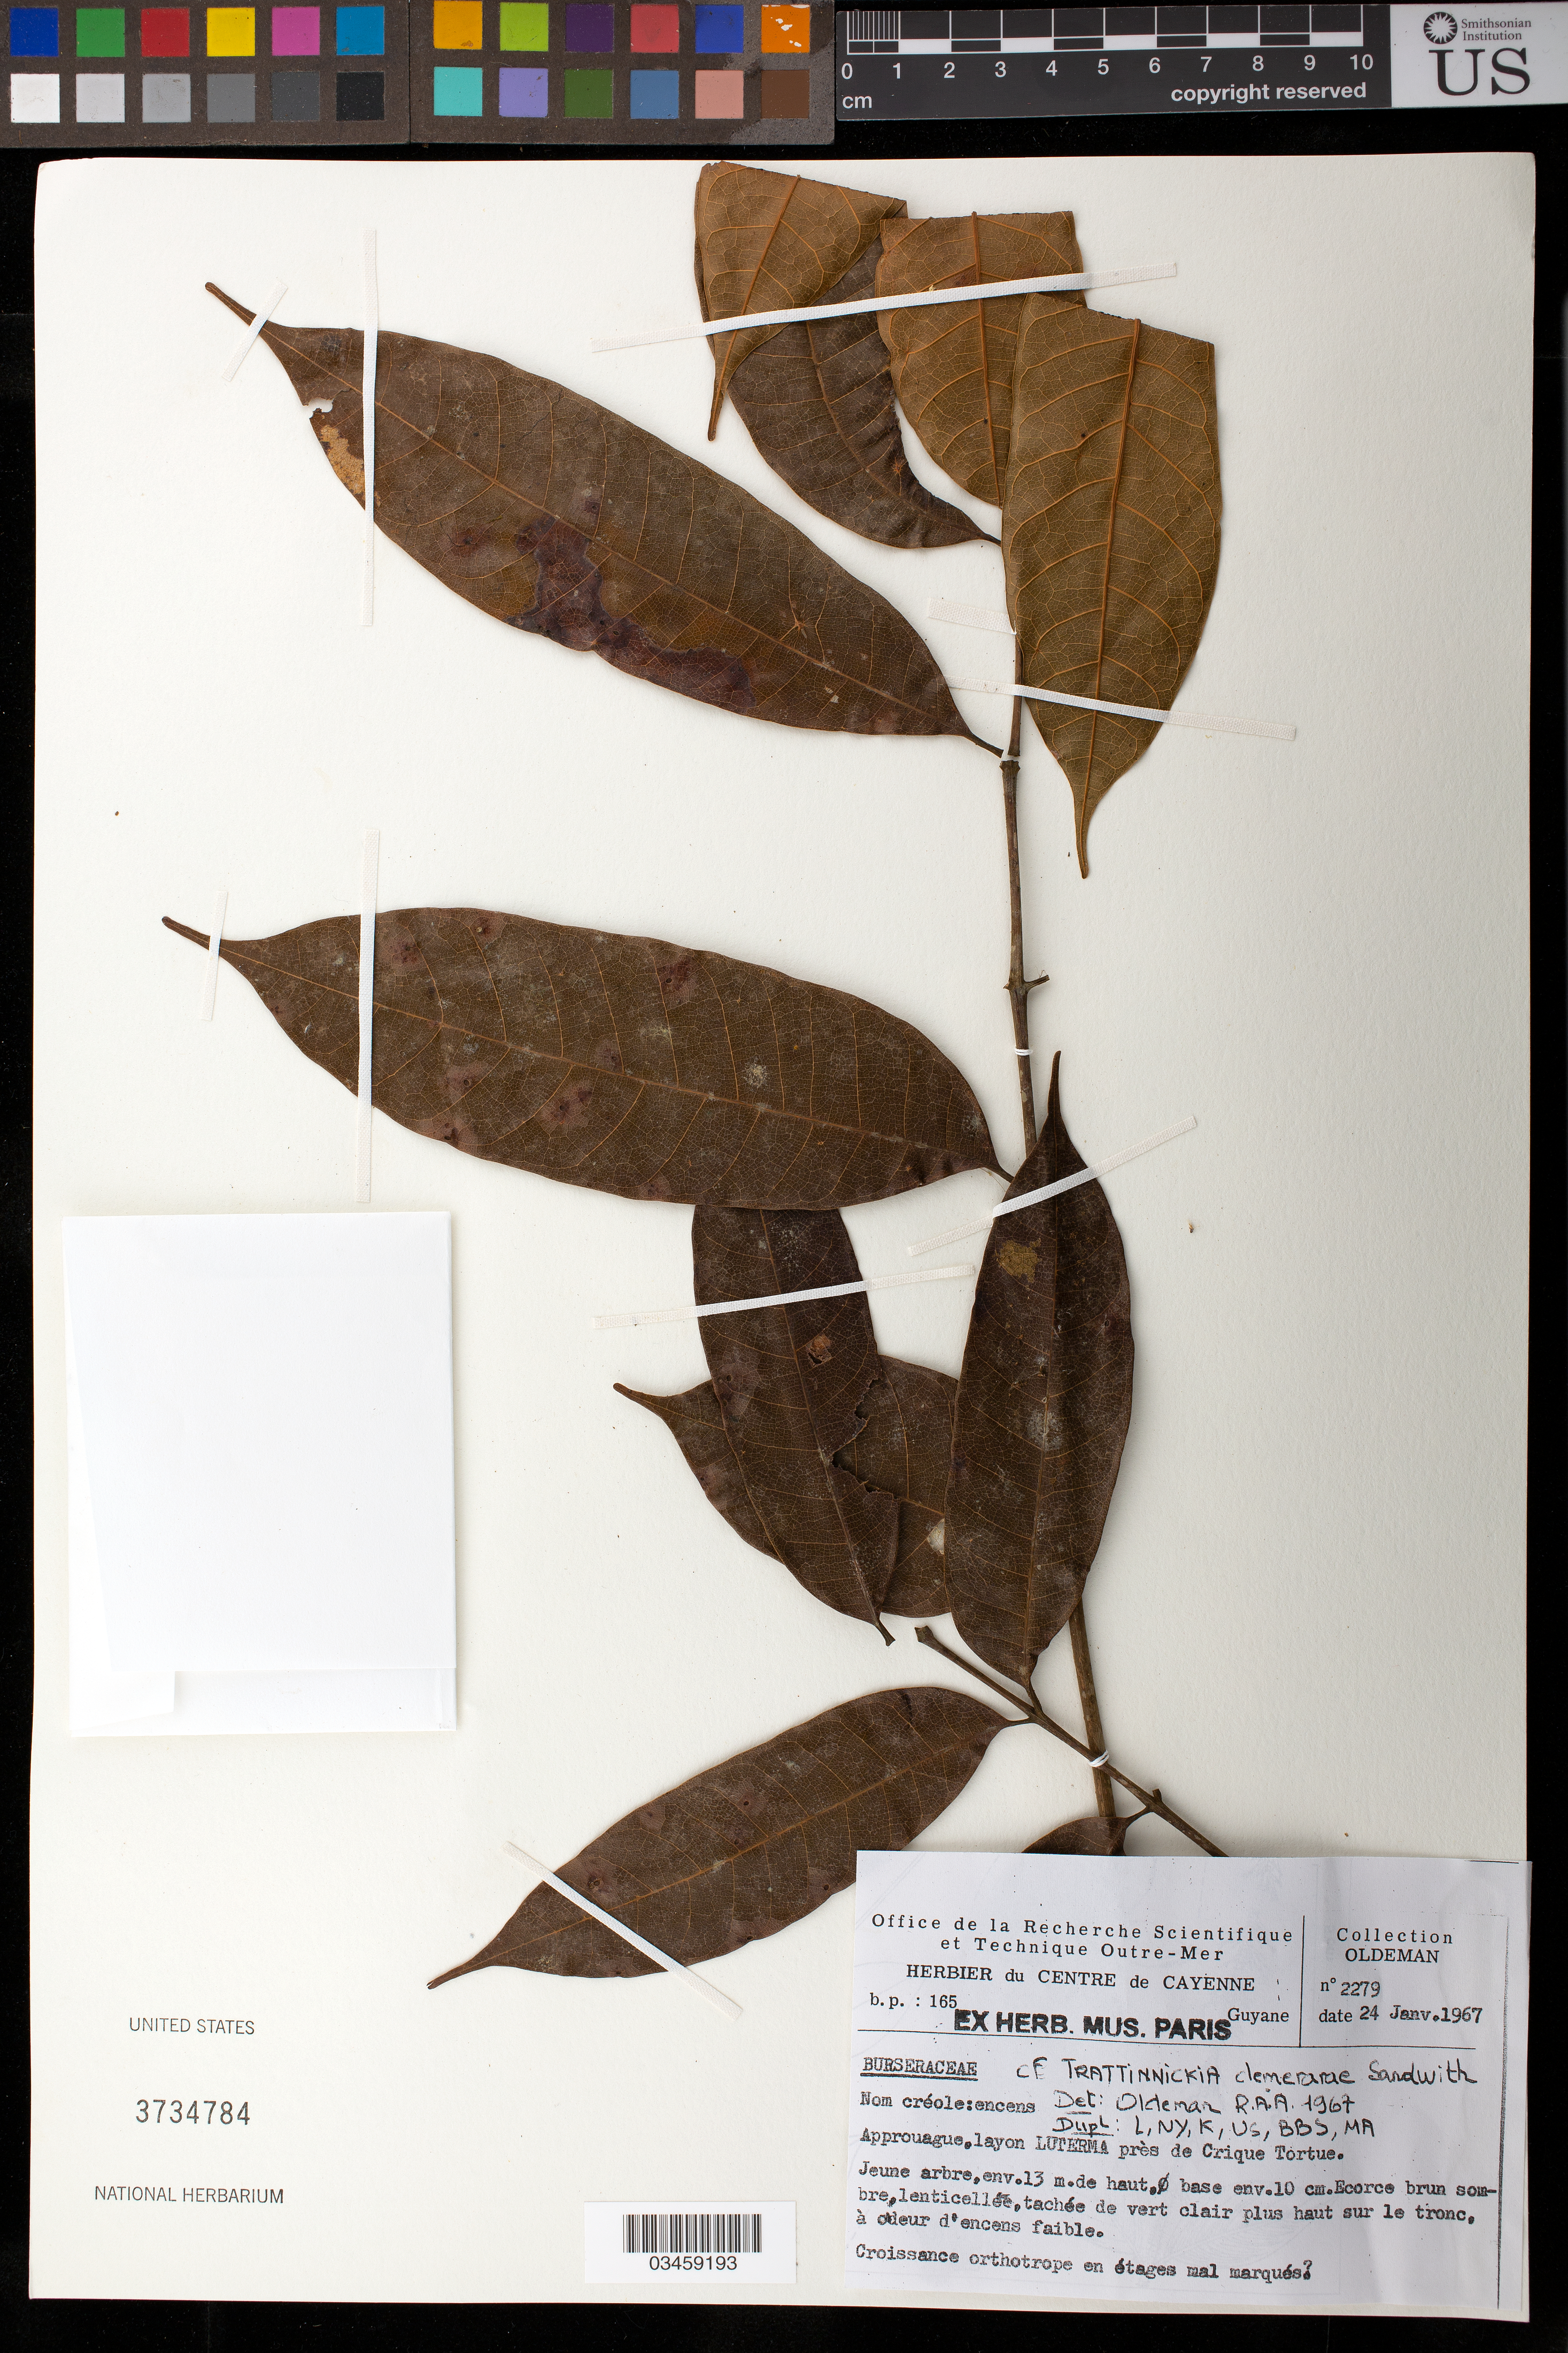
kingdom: Plantae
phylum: Tracheophyta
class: Magnoliopsida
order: Sapindales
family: Burseraceae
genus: Trattinnickia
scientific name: Trattinnickia demerarae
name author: Sandwith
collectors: R. Oldeman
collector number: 2279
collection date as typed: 24-Jan-67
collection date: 1967-01-24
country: French Guiana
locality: Approuague, layon LUTERMA, près de Crique Tortue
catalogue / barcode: US 3734784